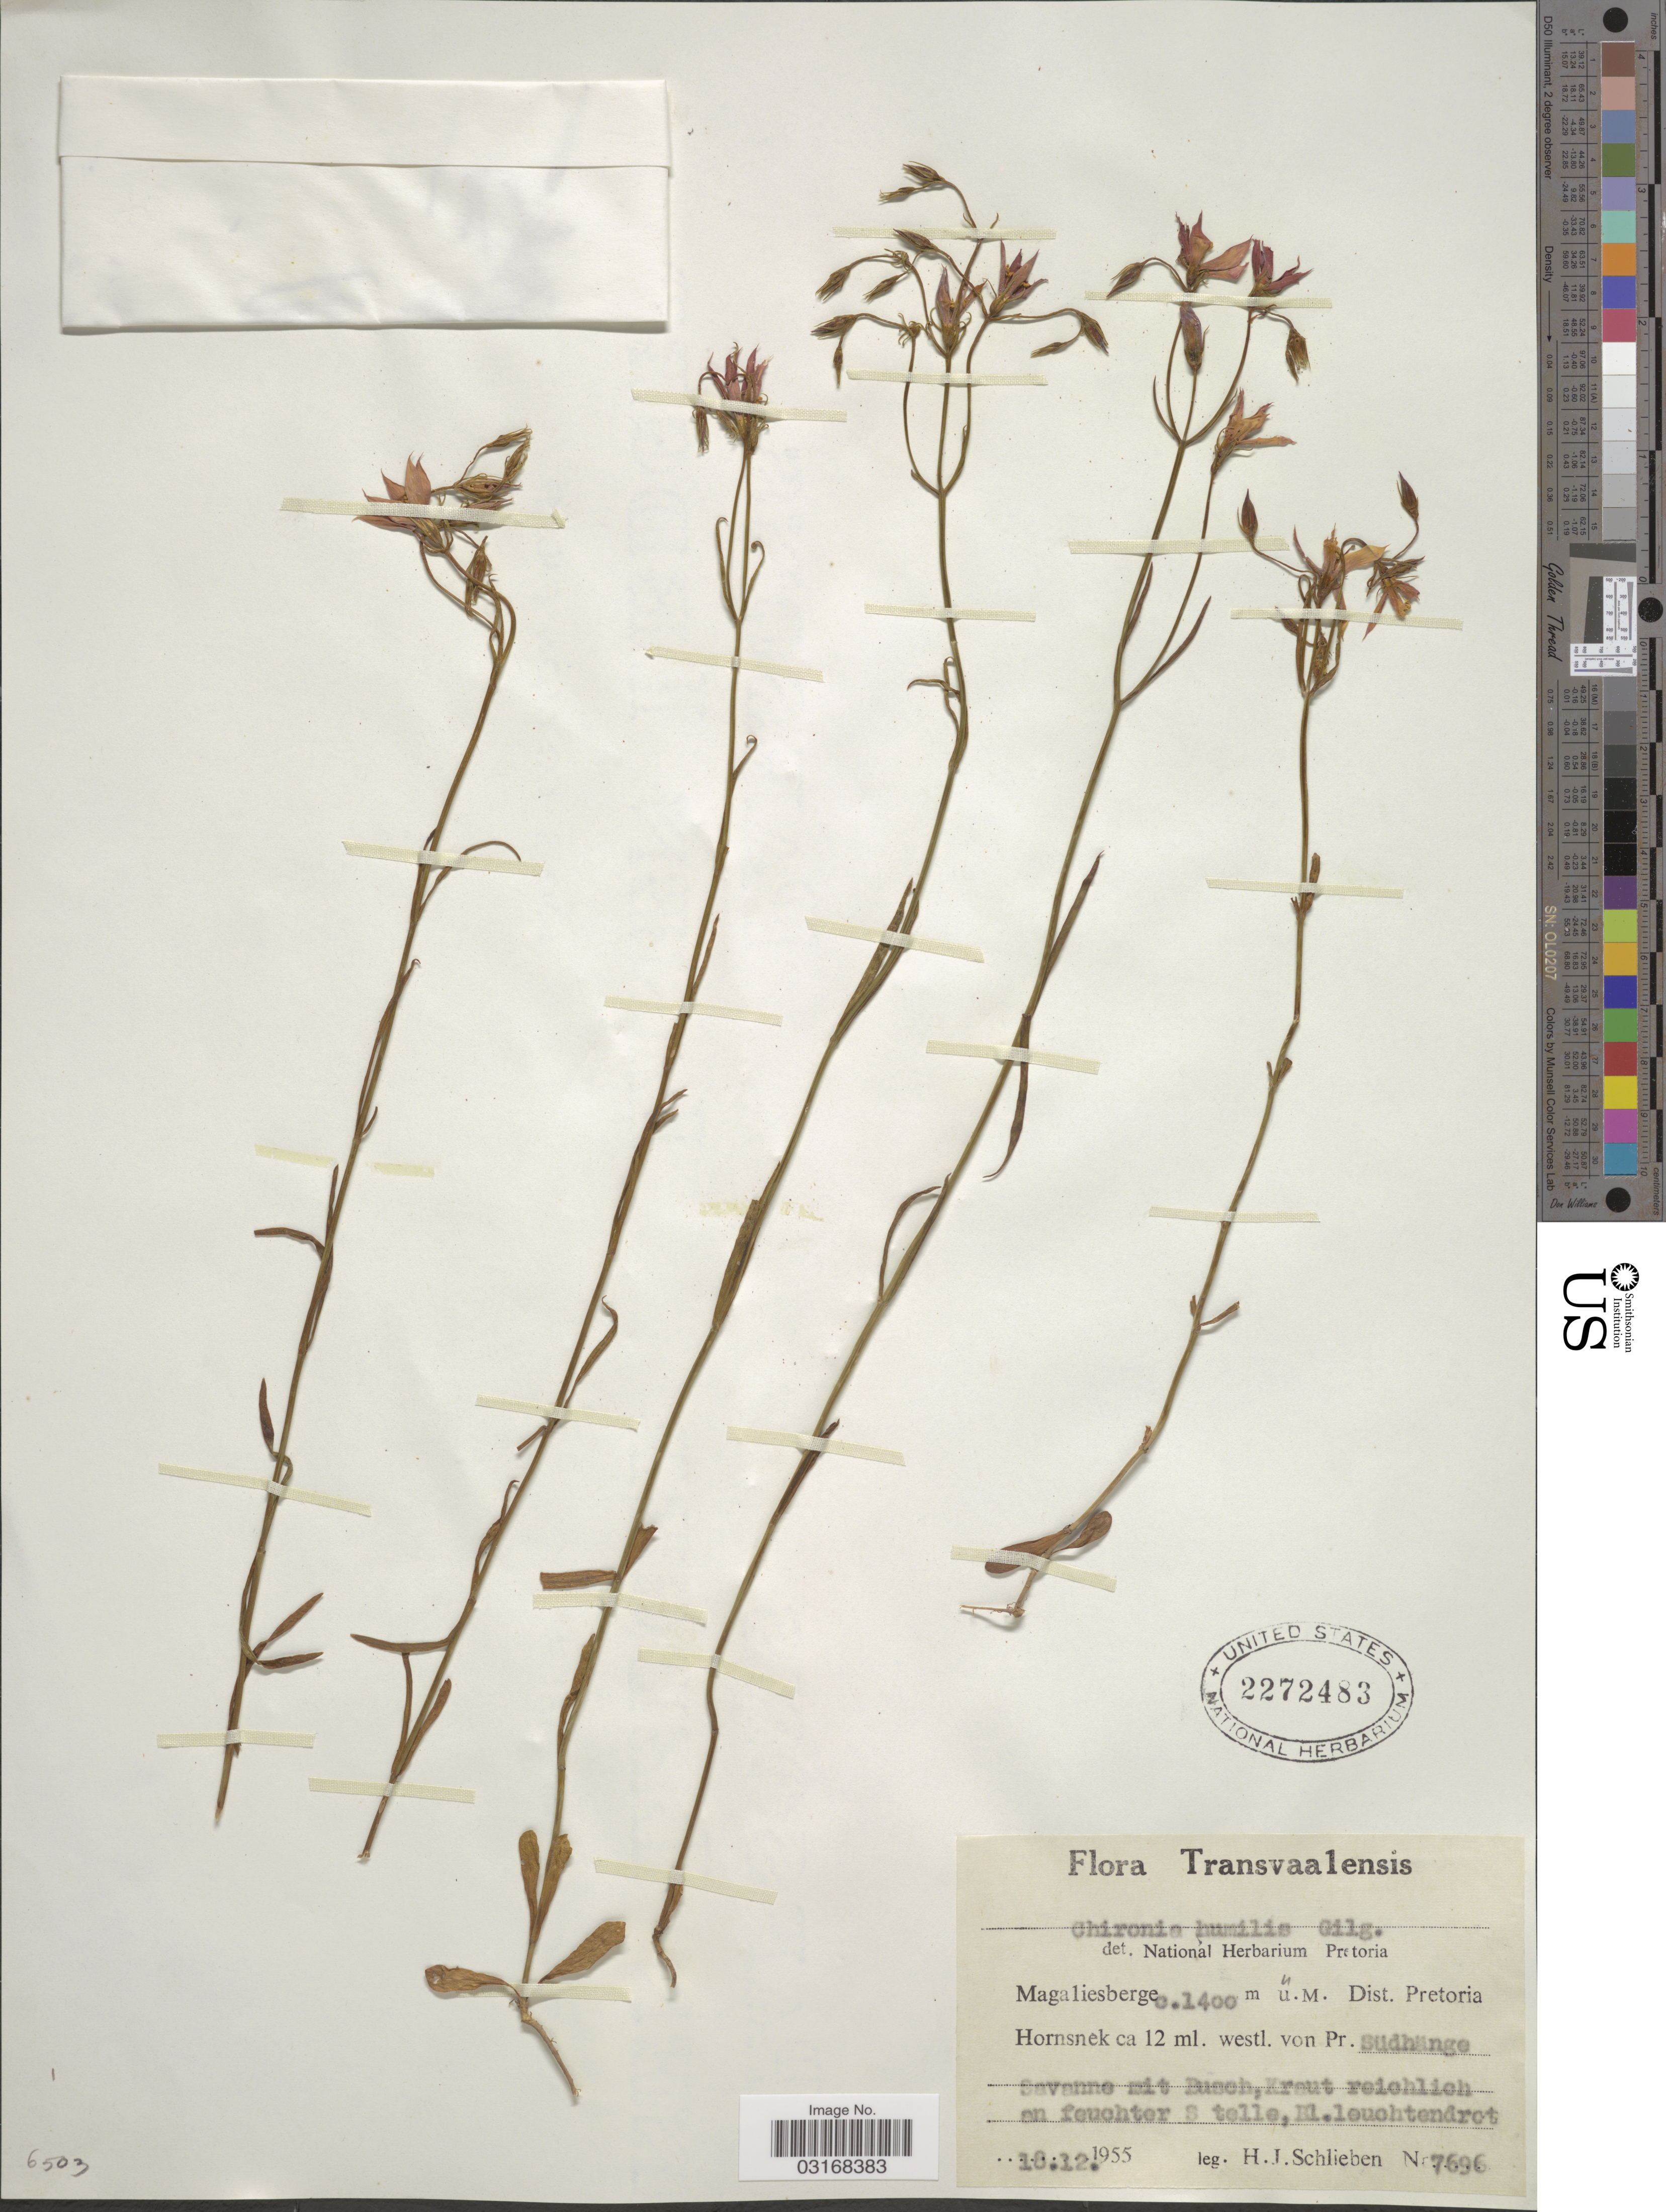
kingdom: Plantae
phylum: Tracheophyta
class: Magnoliopsida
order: Gentianales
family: Gentianaceae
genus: Chironia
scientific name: Chironia humilis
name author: Gilg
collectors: H. J. Schlieben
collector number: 7696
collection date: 1955-12-18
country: South Africa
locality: Transvaalensis. Magaliesberge. Dist. Pretoria Hornsbek ca 12 ml. westl. von Pr. Südhänge Savanne.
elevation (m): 1400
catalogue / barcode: US 2272483